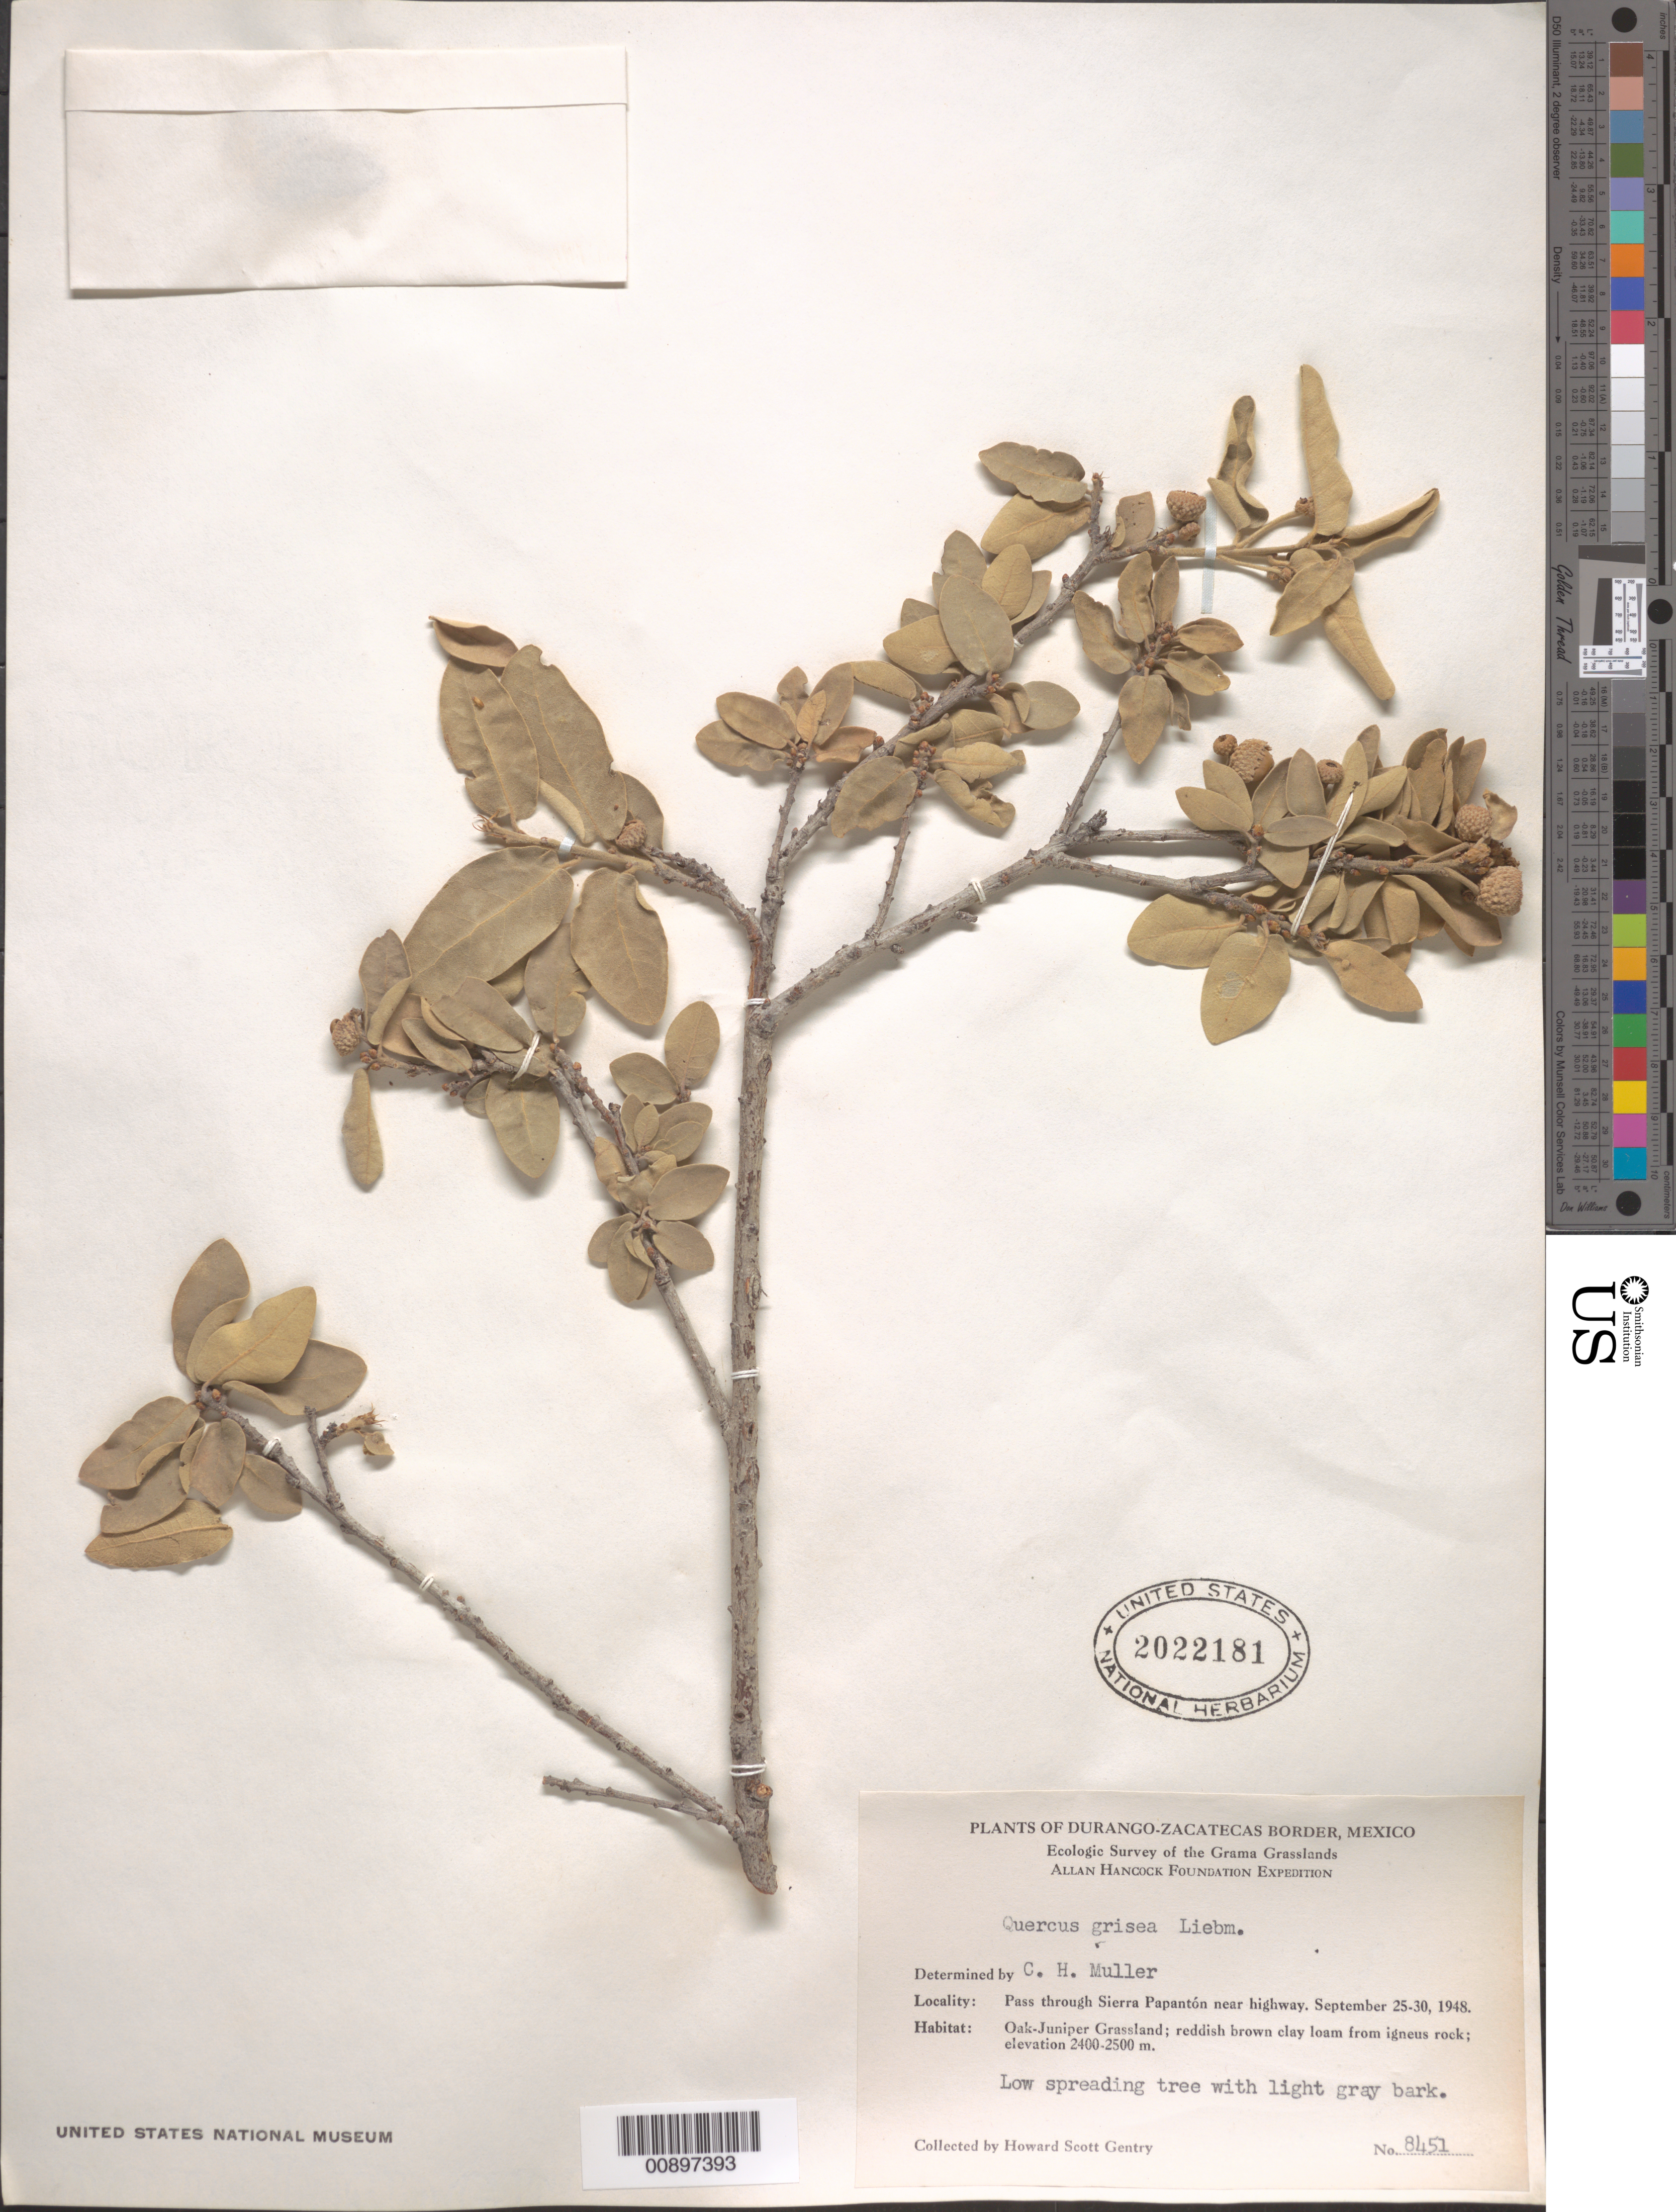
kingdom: Plantae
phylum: Tracheophyta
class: Magnoliopsida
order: Fagales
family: Fagaceae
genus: Quercus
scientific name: Quercus grisea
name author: Liebm.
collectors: H. S. Gentry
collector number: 8451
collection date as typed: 25 Sep 1948 to 30 Sep 1948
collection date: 1948-09-25/1948-09-30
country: Mexico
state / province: Durango / Zacatecas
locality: Durango-Zacatecas border. Pass through Sierra Papatón near highway.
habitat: Oak-Juniper Grassland; reddish brown clay loam from igneous rock.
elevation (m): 2500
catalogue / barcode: US 2022181